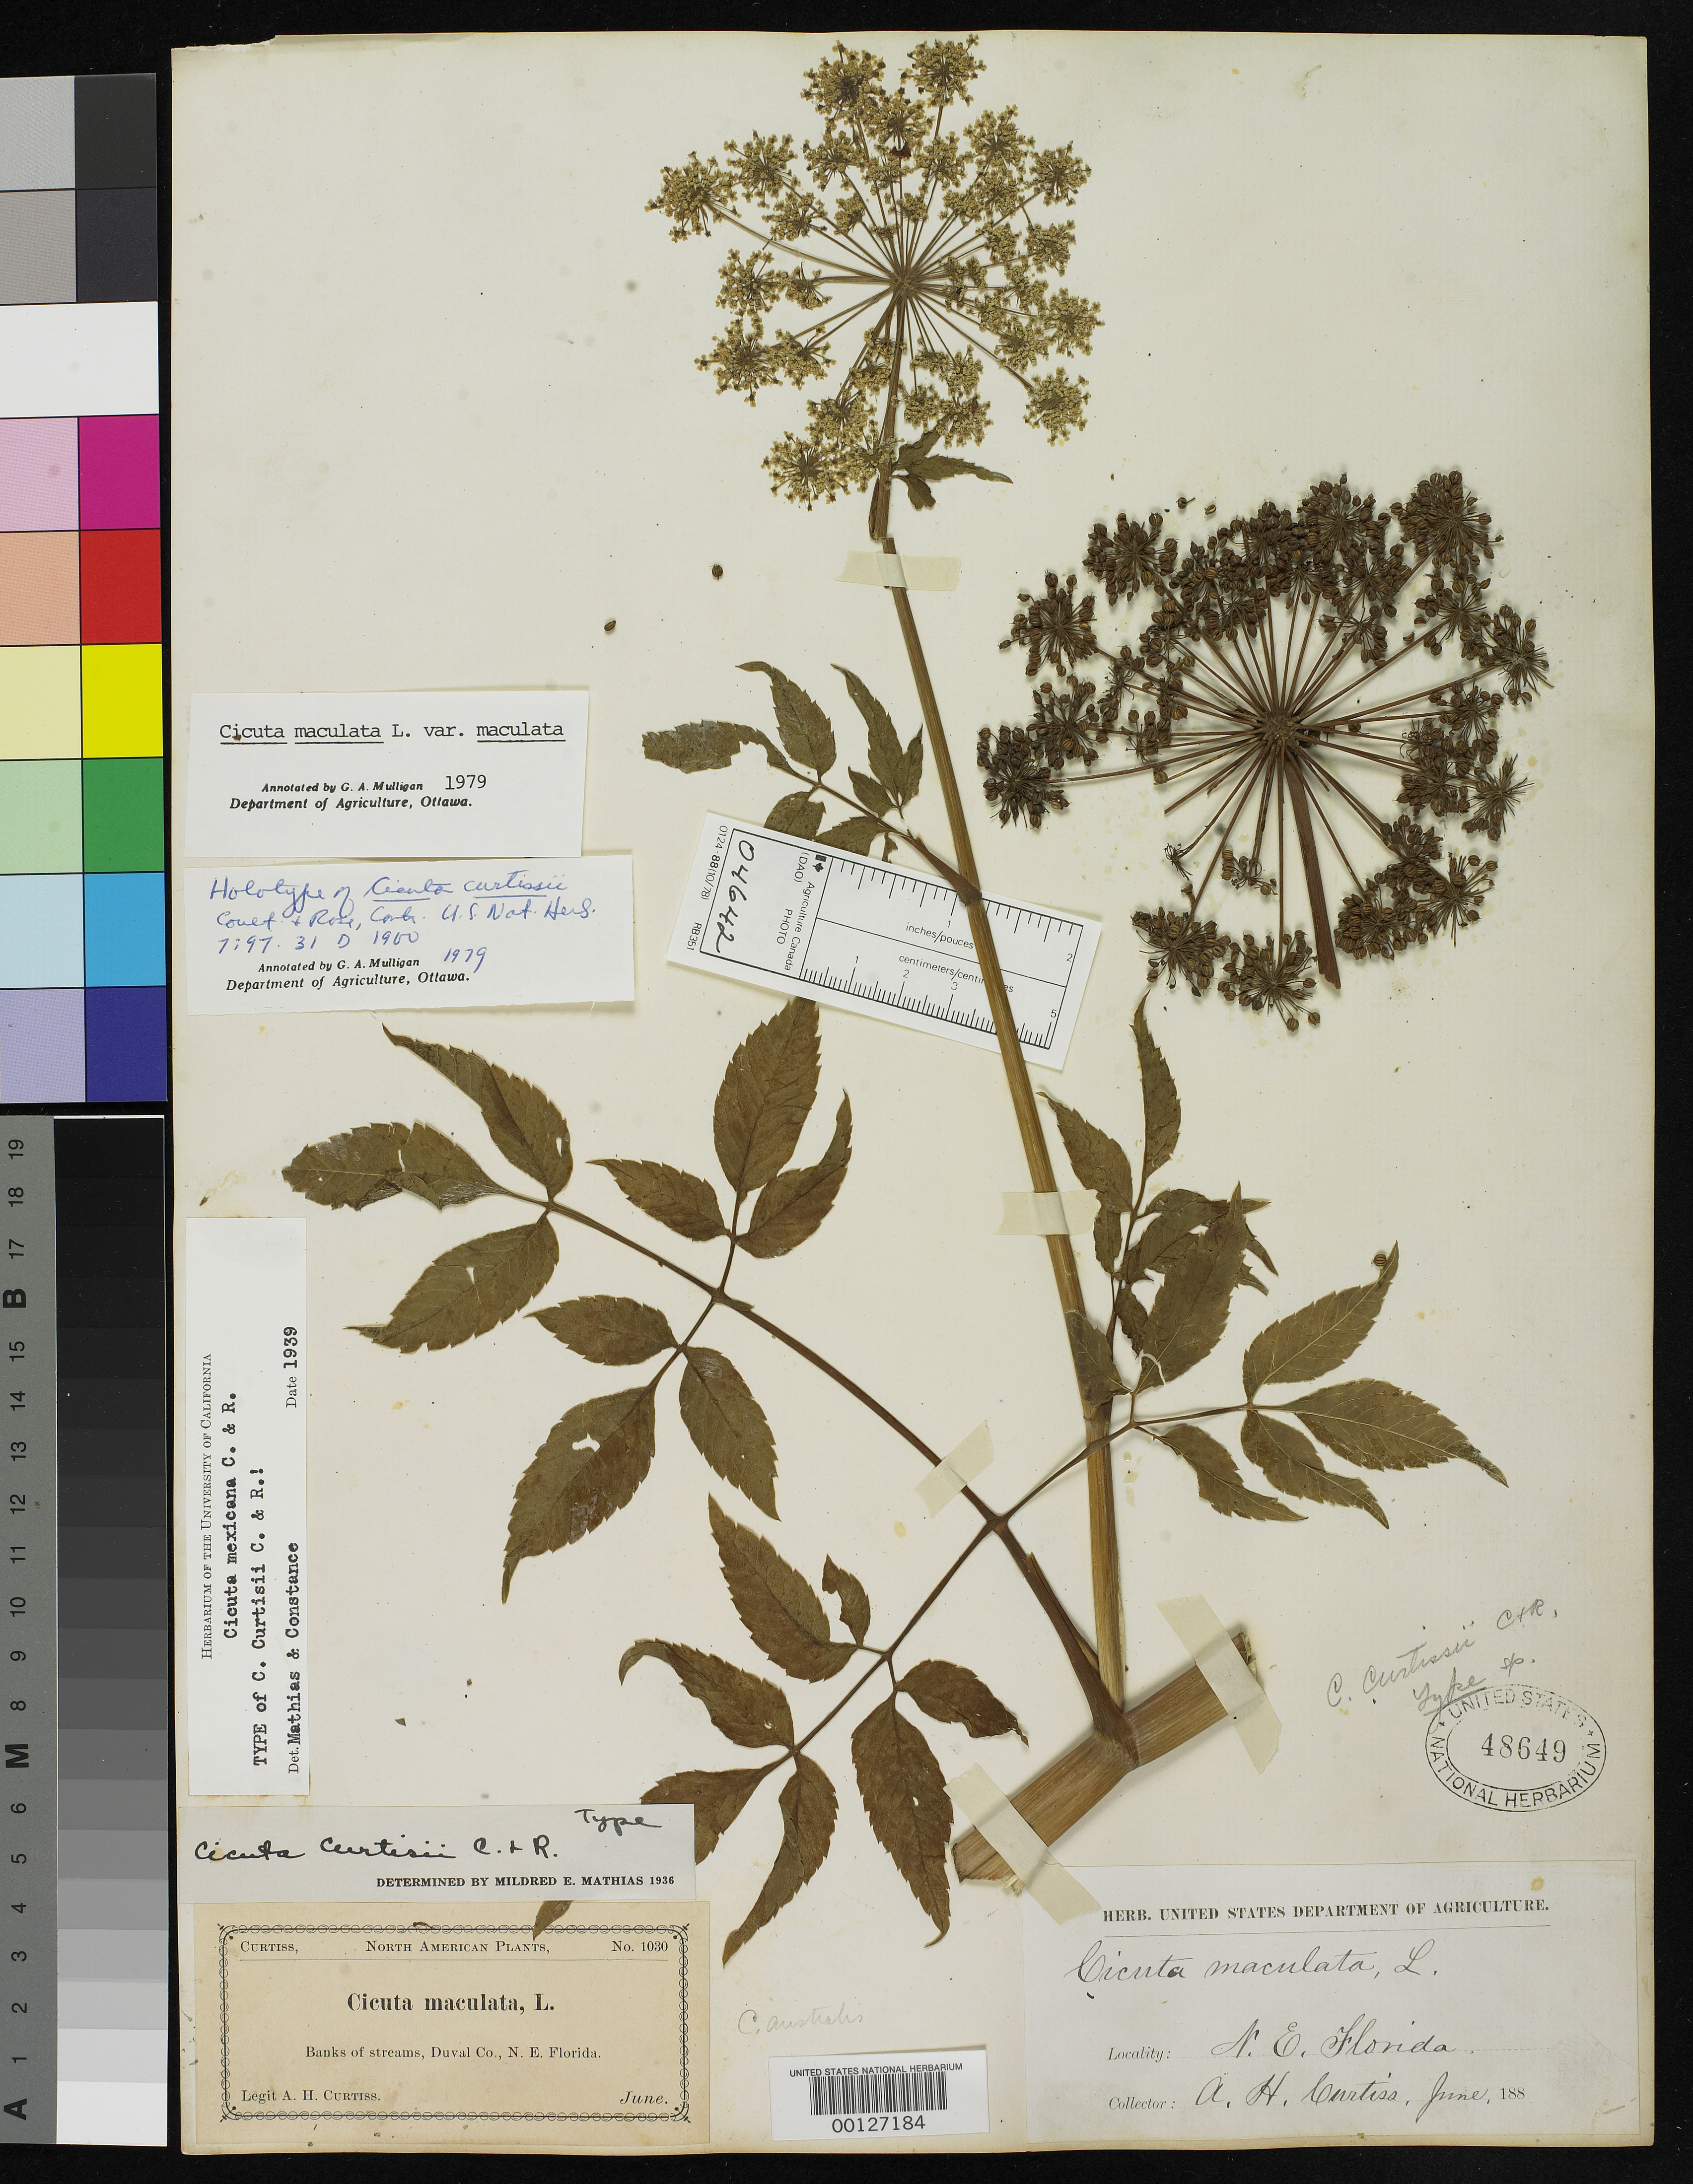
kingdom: Plantae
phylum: Tracheophyta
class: Magnoliopsida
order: Apiales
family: Apiaceae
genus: Cicuta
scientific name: Cicuta curtissii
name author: J.M. Coult.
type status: Holotype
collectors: A. H. Curtiss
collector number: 1030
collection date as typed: Jun 188-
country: United States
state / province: Florida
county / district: Duval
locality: NE Florida.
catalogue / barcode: US 48649